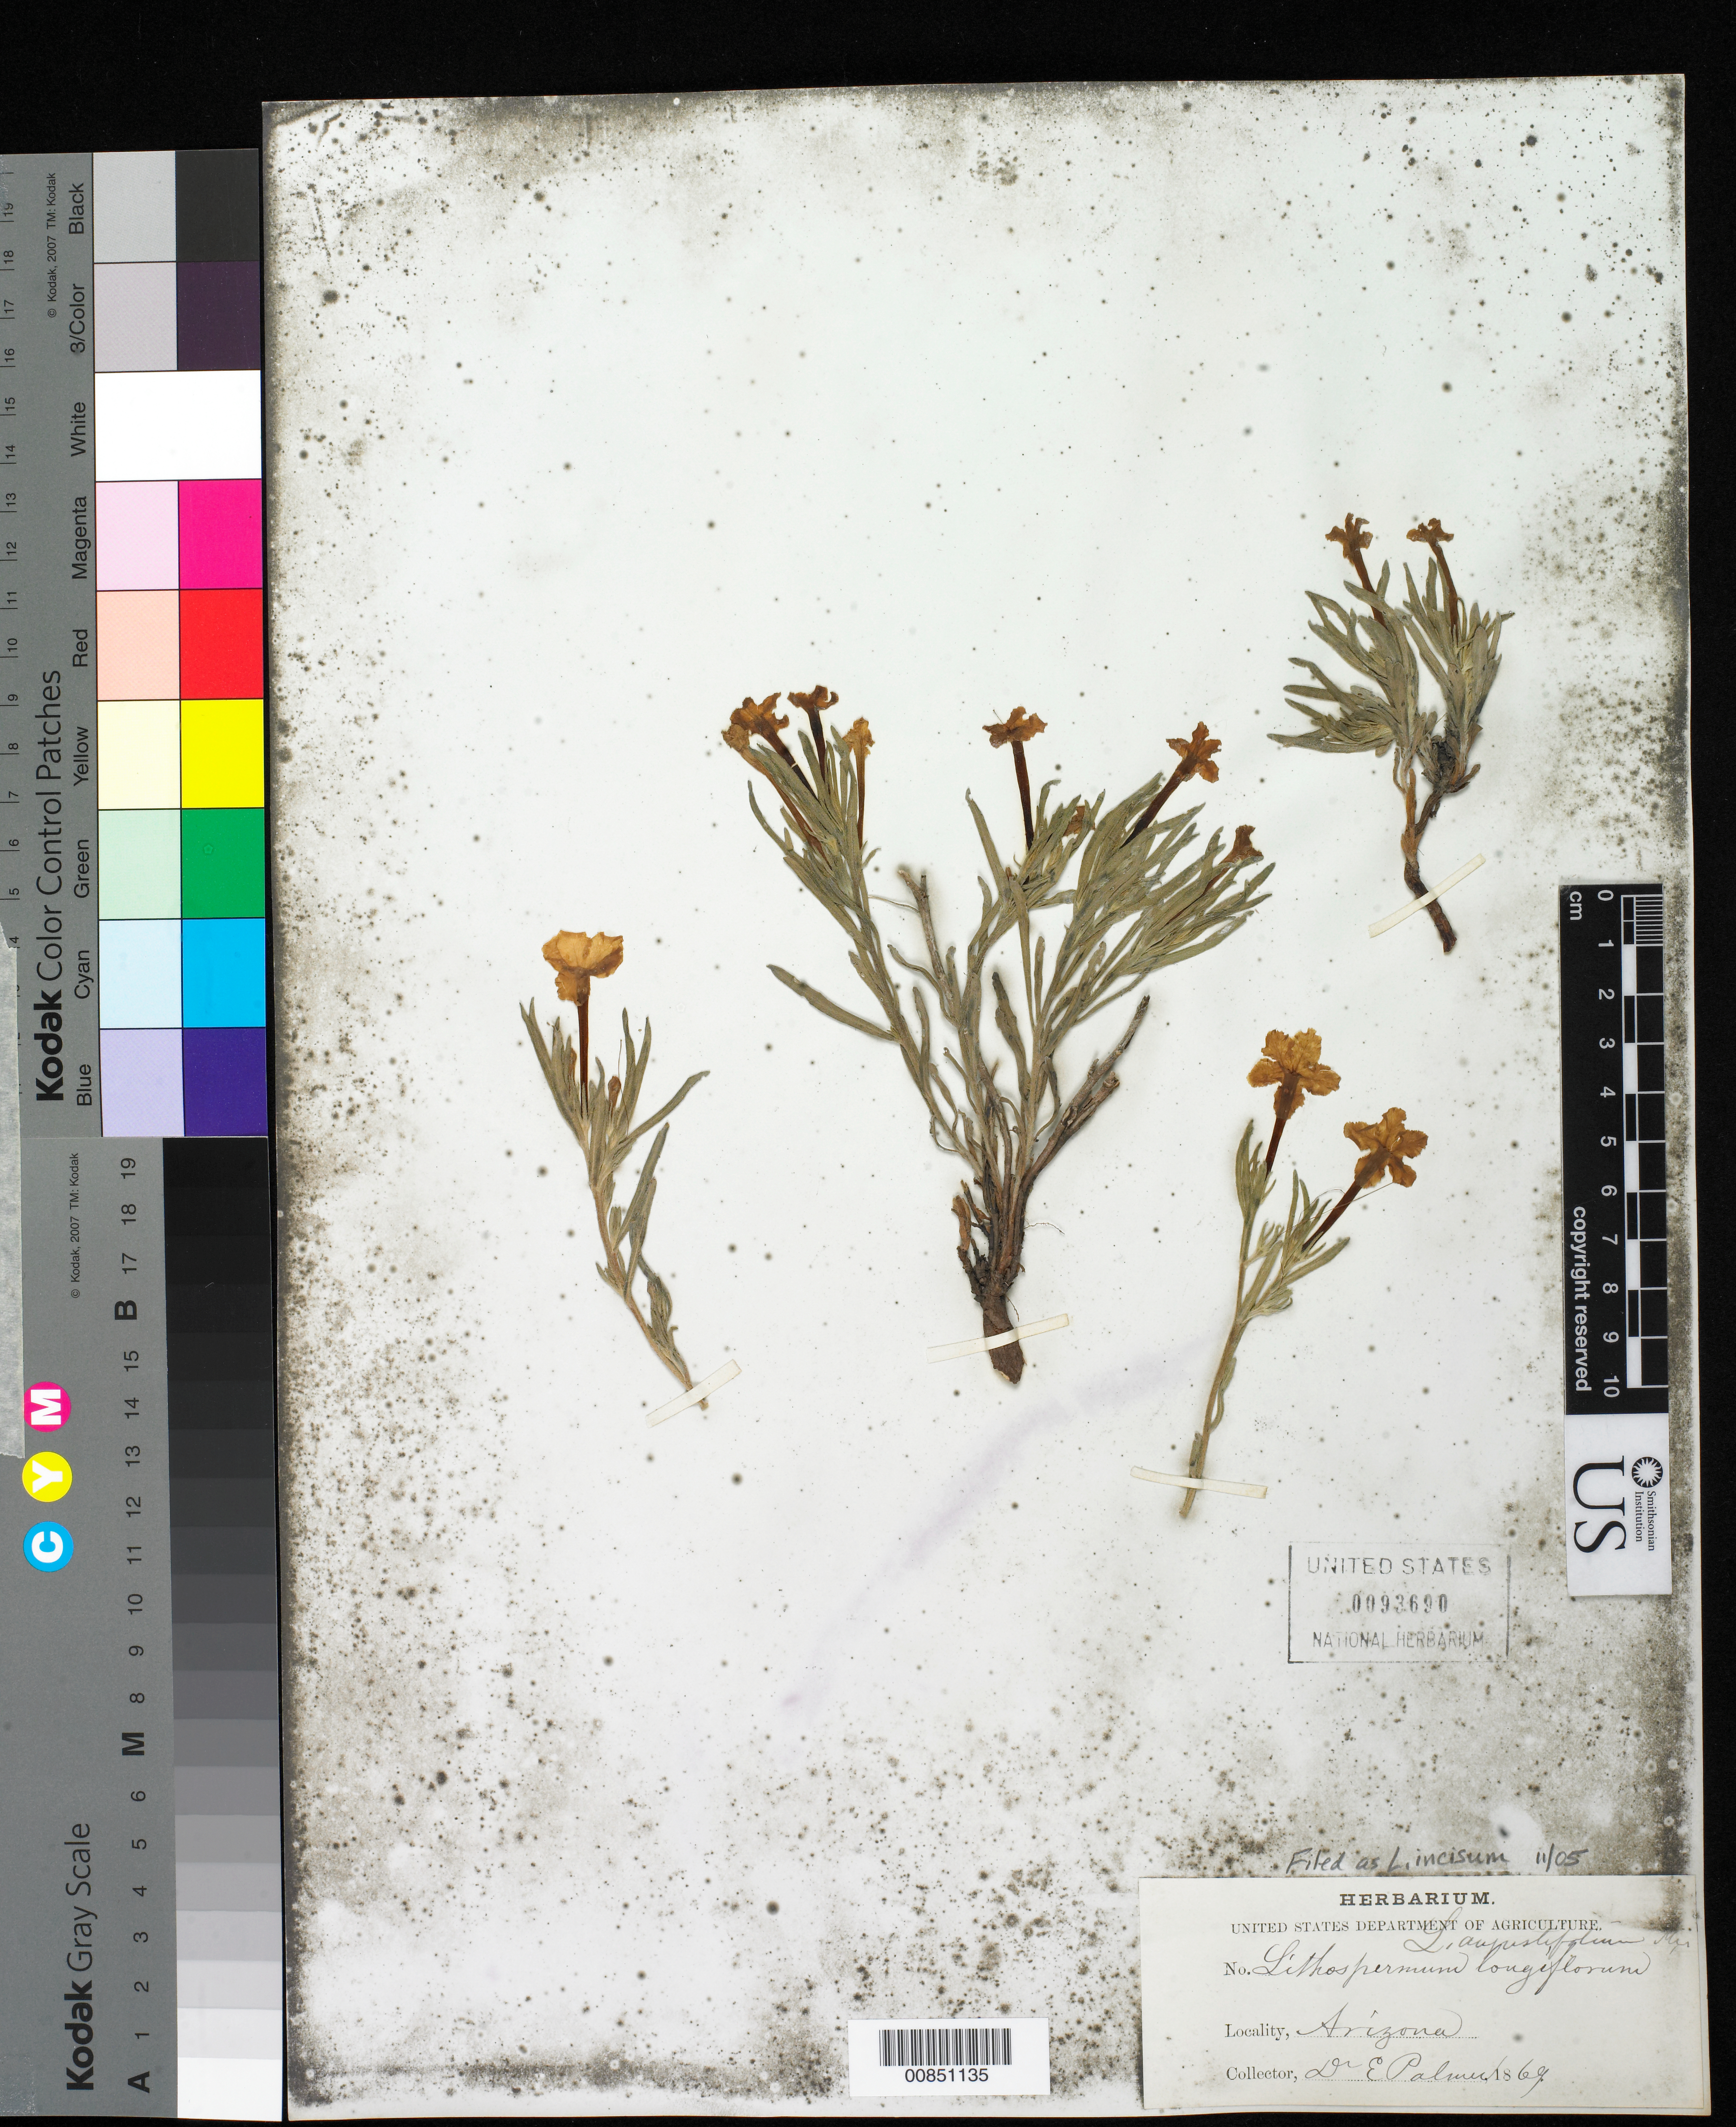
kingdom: Plantae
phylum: Tracheophyta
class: Magnoliopsida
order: Boraginales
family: Boraginaceae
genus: Lithospermum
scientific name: Lithospermum incisum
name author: Lehm.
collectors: E. Palmer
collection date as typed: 1869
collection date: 1869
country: United States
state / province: Arizona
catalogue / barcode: US 93690